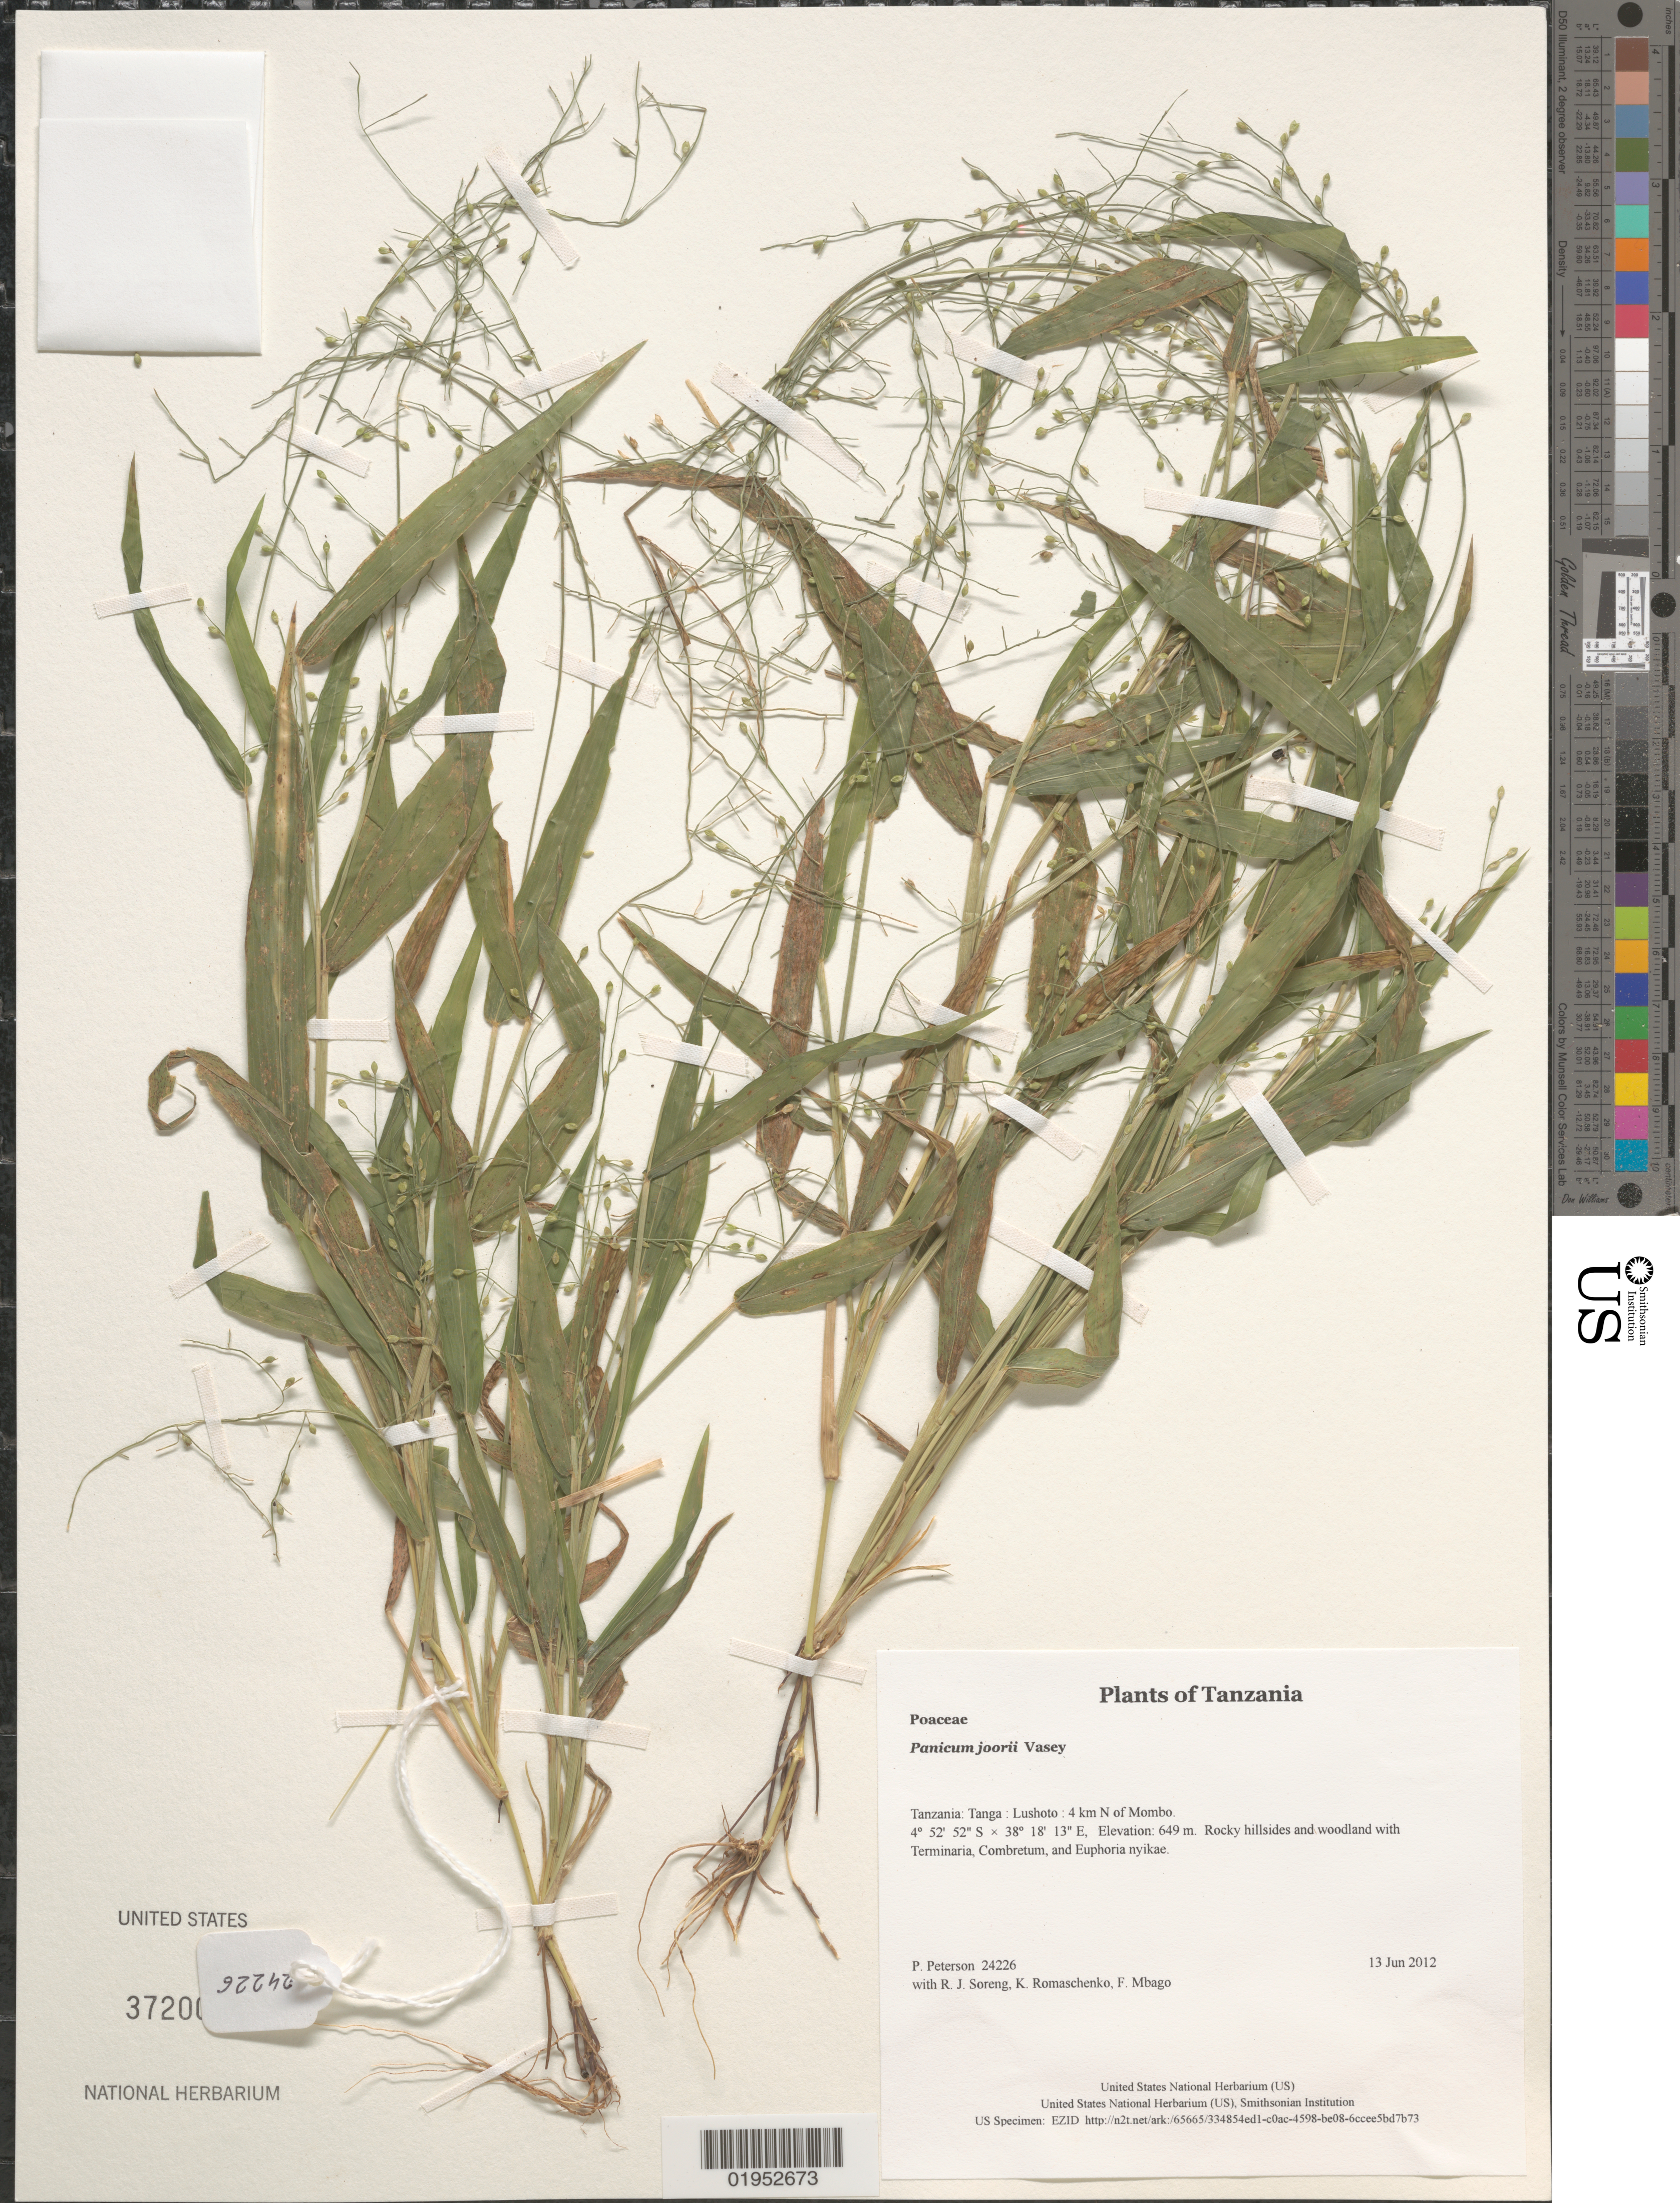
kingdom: Plantae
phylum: Tracheophyta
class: Liliopsida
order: Poales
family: Poaceae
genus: Urochloa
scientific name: Urochloa deflexa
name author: (Schumach.) H. Scholz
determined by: Peterson, Paul M., (BOT), Smithsonian Institution - National Museum of Natural History (UNITED STATES)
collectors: P. M. Peterson, R. J. Soreng, K. Romaschenko & F. Mbago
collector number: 24226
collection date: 2012-06-13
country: Tanzania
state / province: Tanga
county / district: Lushoto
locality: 4 km N of Mombo.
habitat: Rocky hillsides and woodland with Terminaria, Combretum, and Euphoria nyikae.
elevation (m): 649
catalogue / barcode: US 3720089